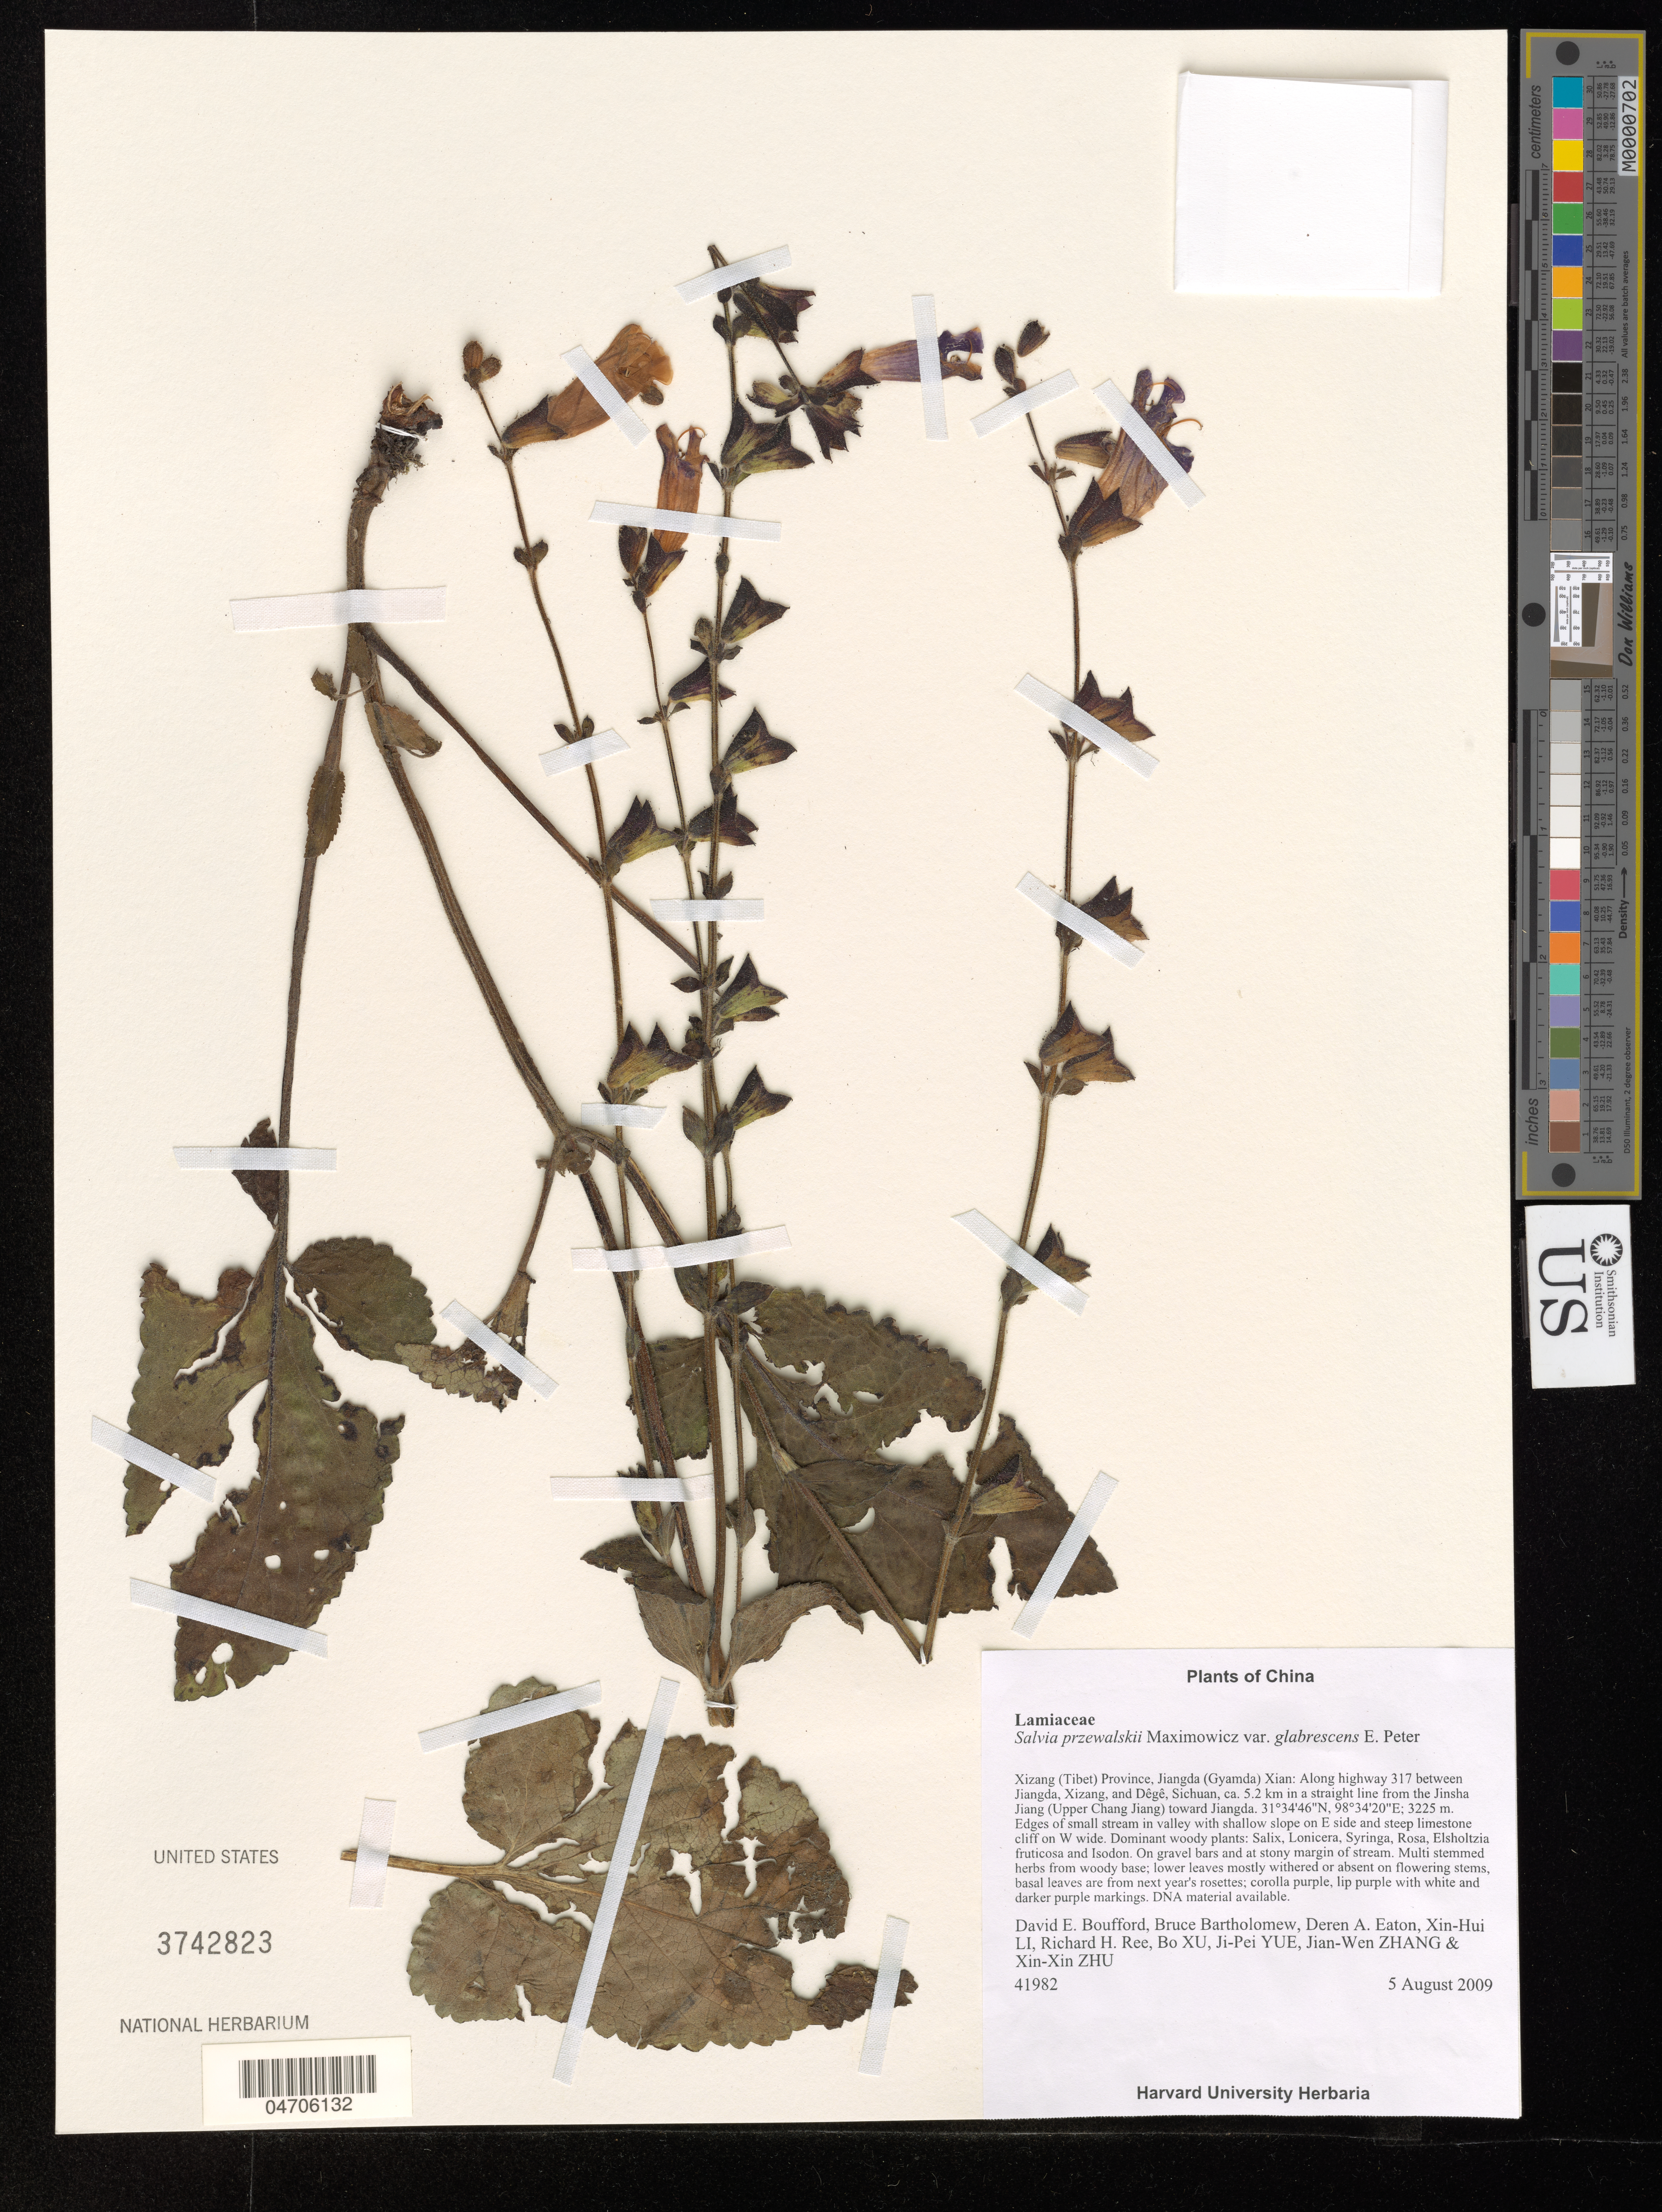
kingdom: Plantae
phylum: Tracheophyta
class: Magnoliopsida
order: Lamiales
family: Lamiaceae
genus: Salvia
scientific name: Salvia przewalskii var. glabrescens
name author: Stibal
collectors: D. E. Boufford, B. Bartholomew, D. Eaton, X. Li & et al.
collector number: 41982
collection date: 2009-08-05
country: China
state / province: Xizang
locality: (Tibet), Jiangda (Gyamda) Xian: Along highway 317 between Jiangda, Xizang and Dêgê, Sichuan, ca. 5.2 km in a straight line from the Jinsha Jiang (Upper Chang Jiang) toward Jiangda. Edges of small stream in valley with shallow slope on E side and steep limestone cliff on W side.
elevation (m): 3225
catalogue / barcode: US 3742823